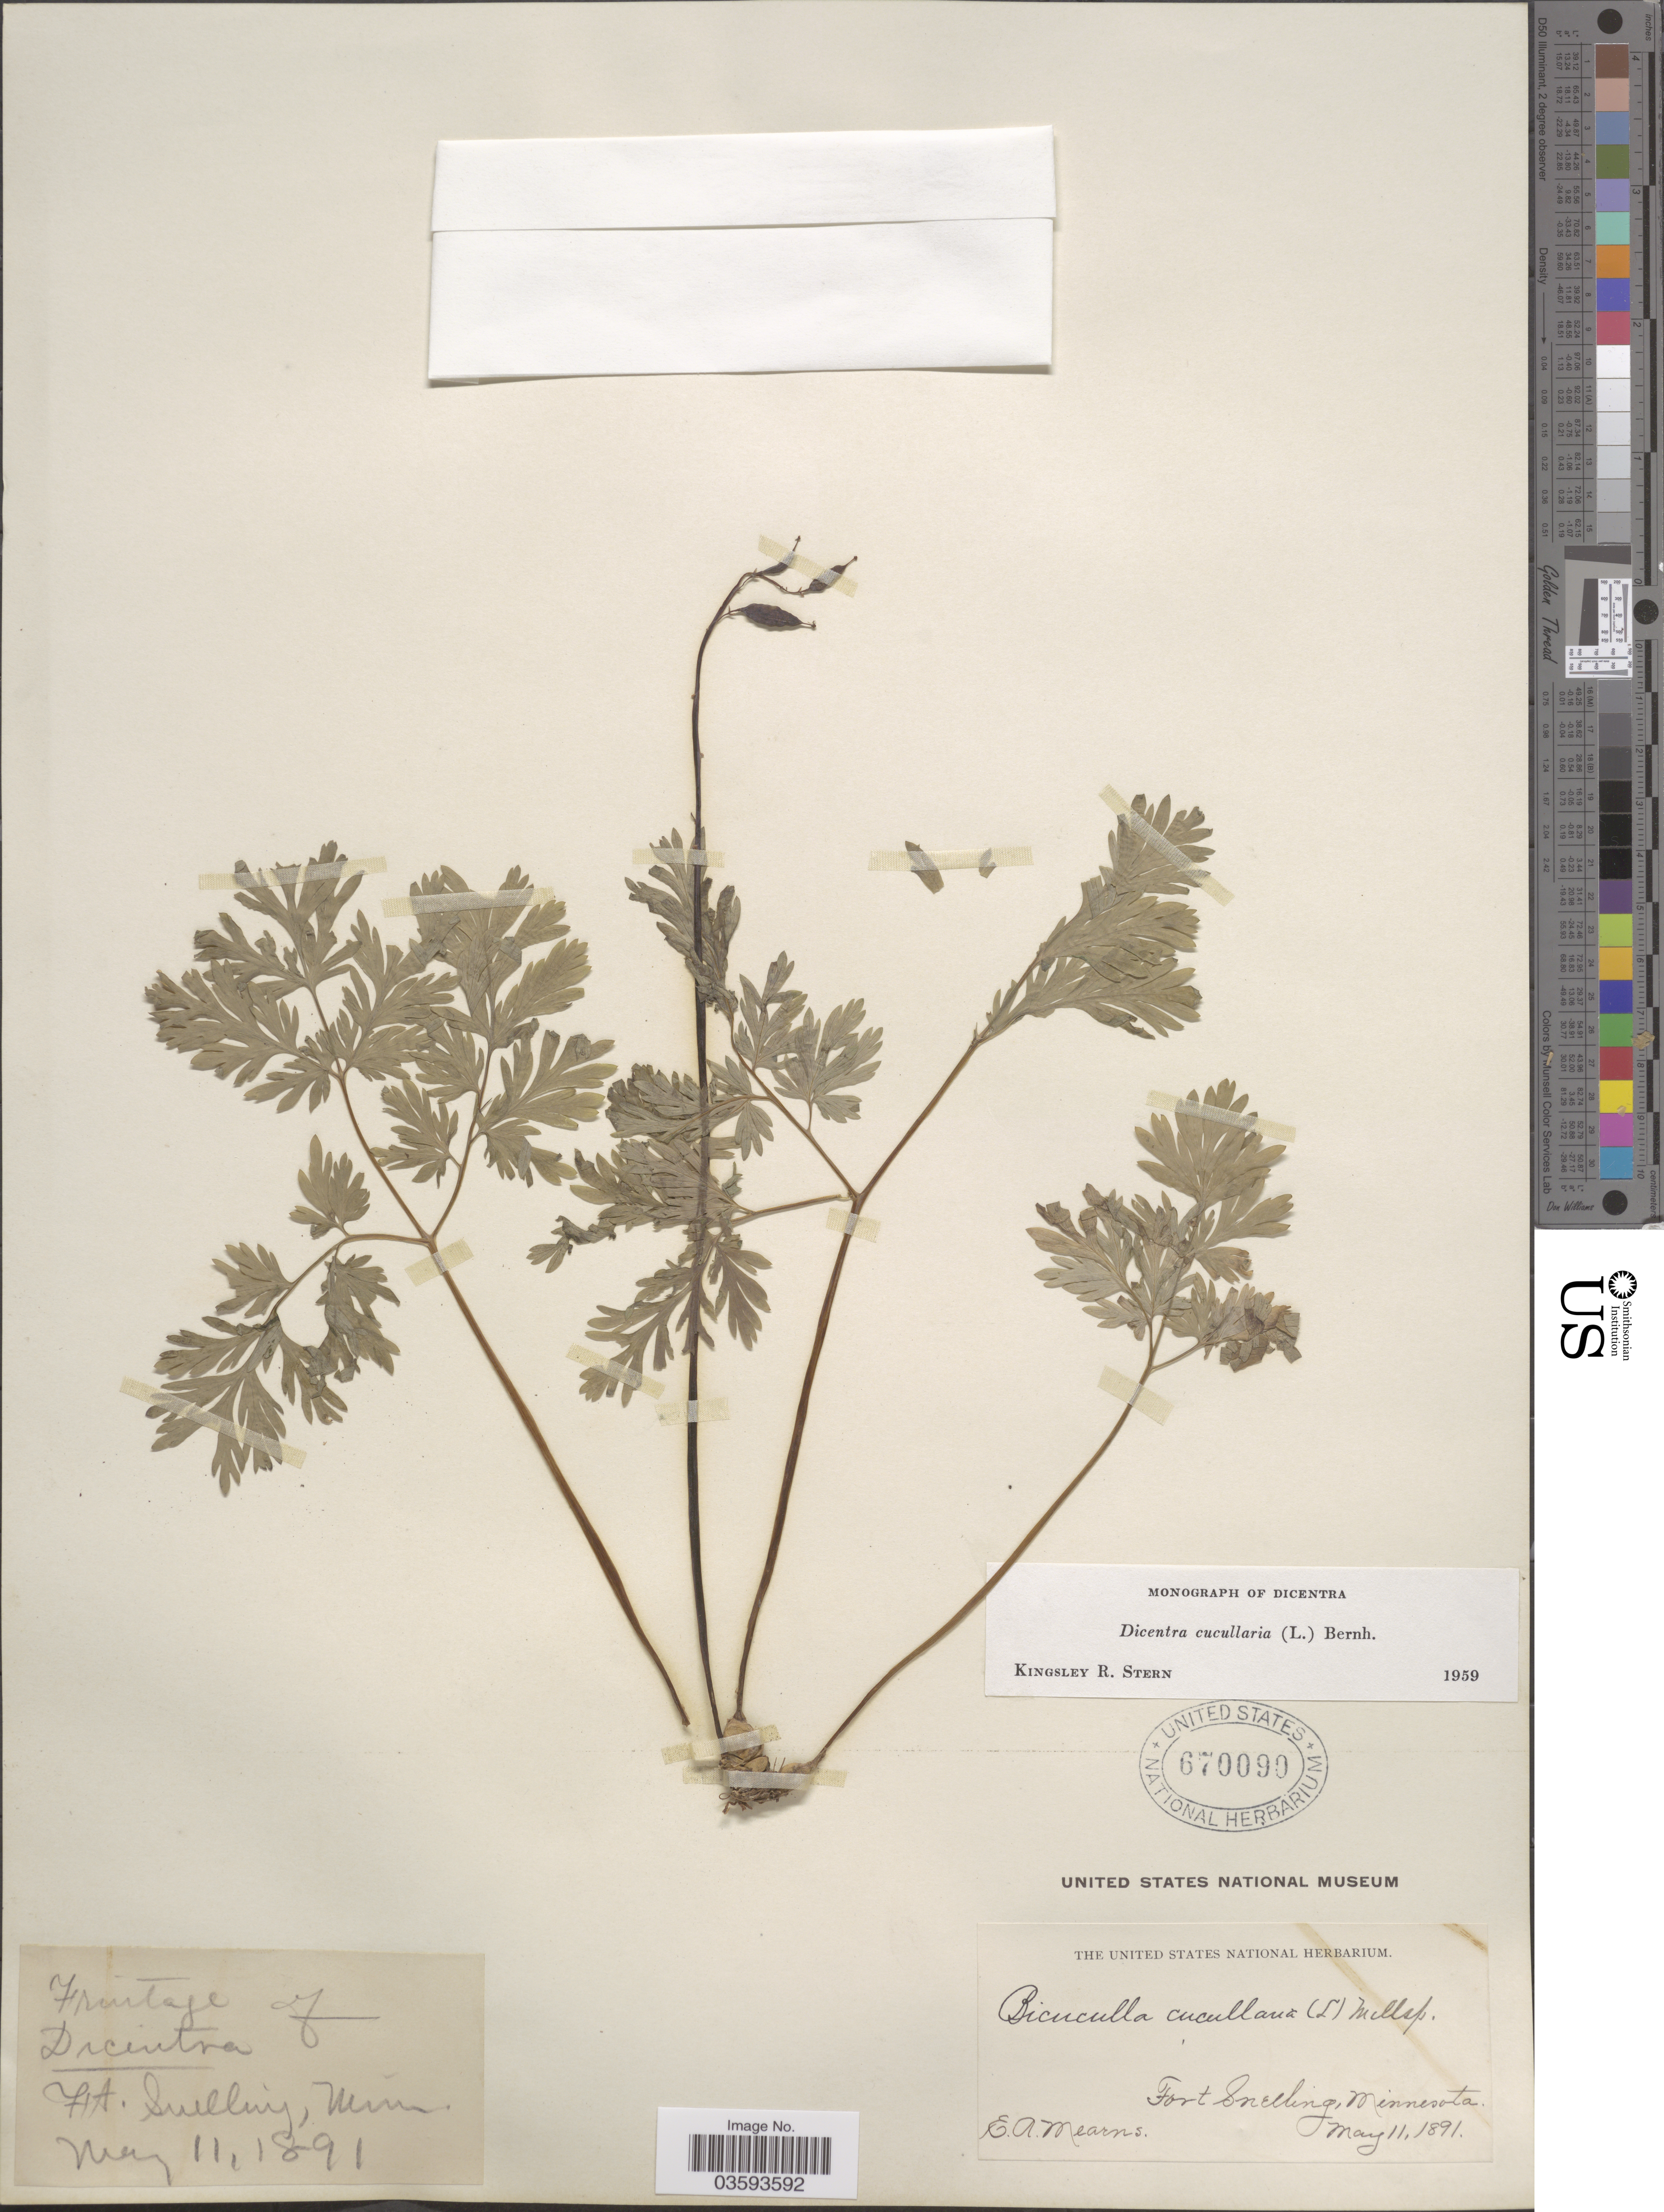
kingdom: Plantae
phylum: Tracheophyta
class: Magnoliopsida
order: Ranunculales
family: Papaveraceae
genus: Dicentra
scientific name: Dicentra cucullaria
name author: (L.) Bernh.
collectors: E. A. Mearns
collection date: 1891-05-11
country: United States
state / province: Minnesota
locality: Fort Snelling.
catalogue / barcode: US 670090